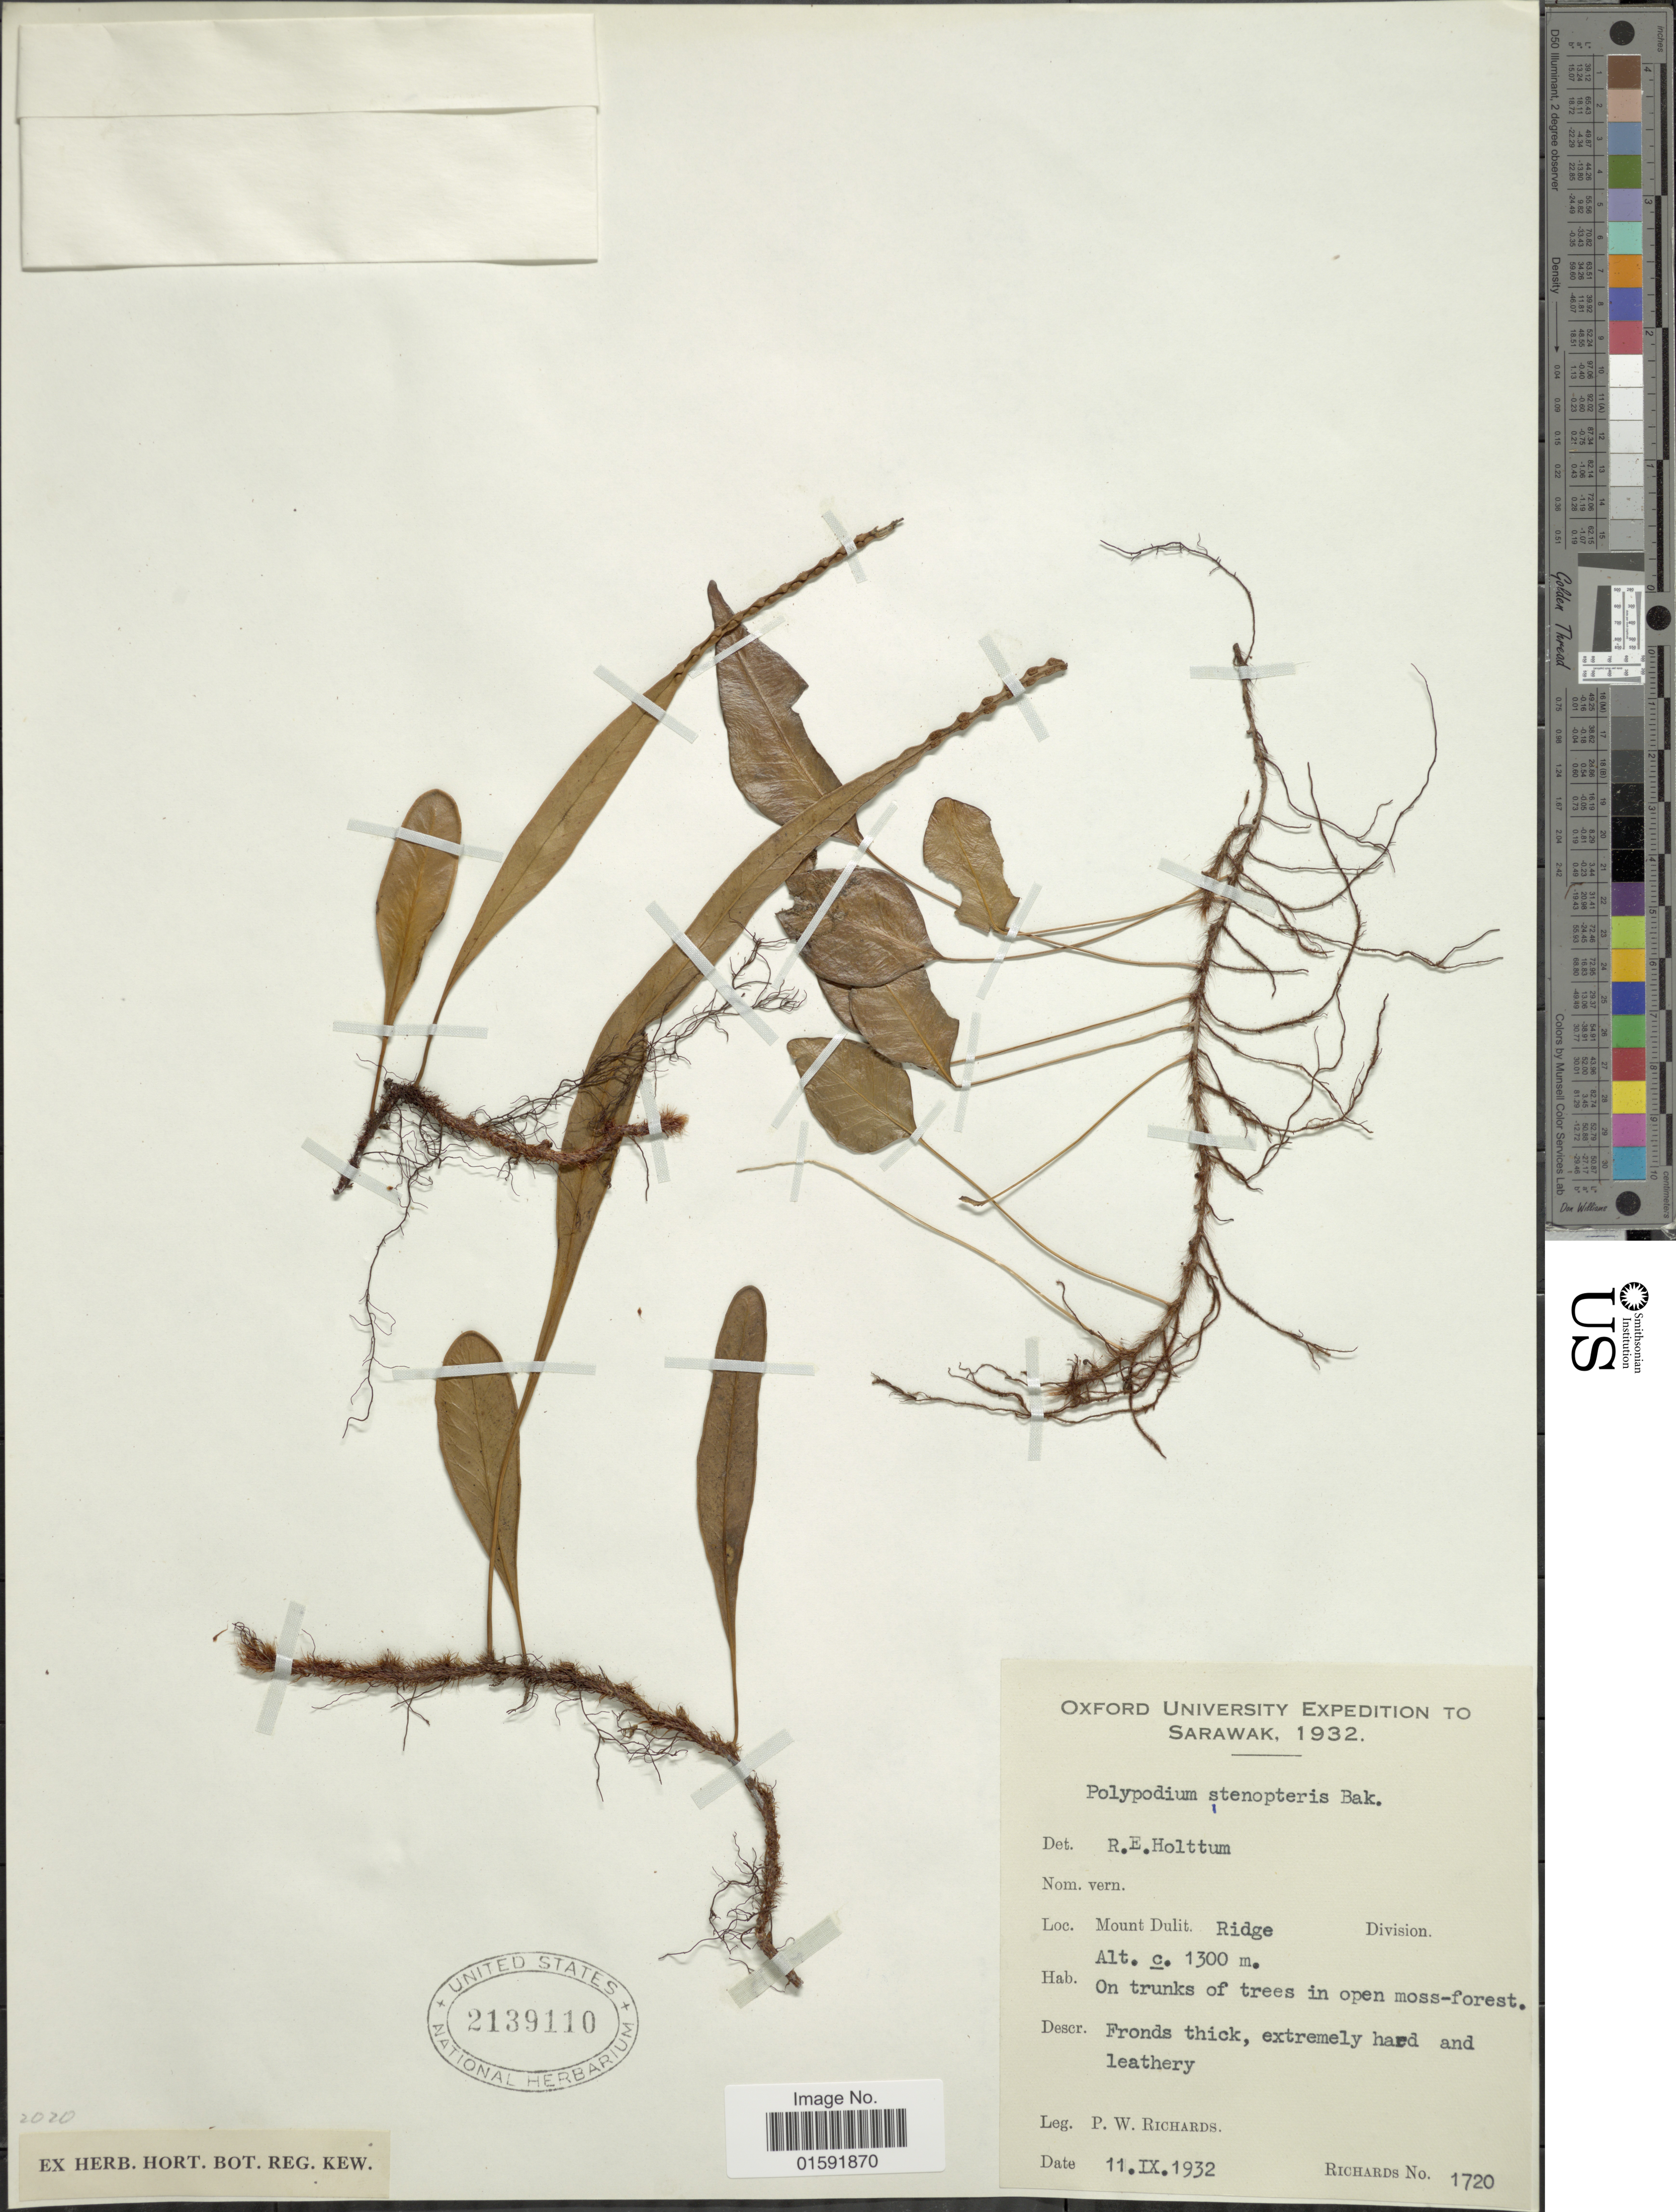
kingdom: Plantae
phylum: Tracheophyta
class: Polypodiopsida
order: Polypodiales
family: Polypodiaceae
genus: Selliguea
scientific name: Selliguea soridens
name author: (Hook.) Hovenkamp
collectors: P. Richards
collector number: Richards 1720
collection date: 1932-09-11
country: Malaysia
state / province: Sarawak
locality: Mount Dulit ridge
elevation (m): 1300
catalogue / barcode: US 2139110